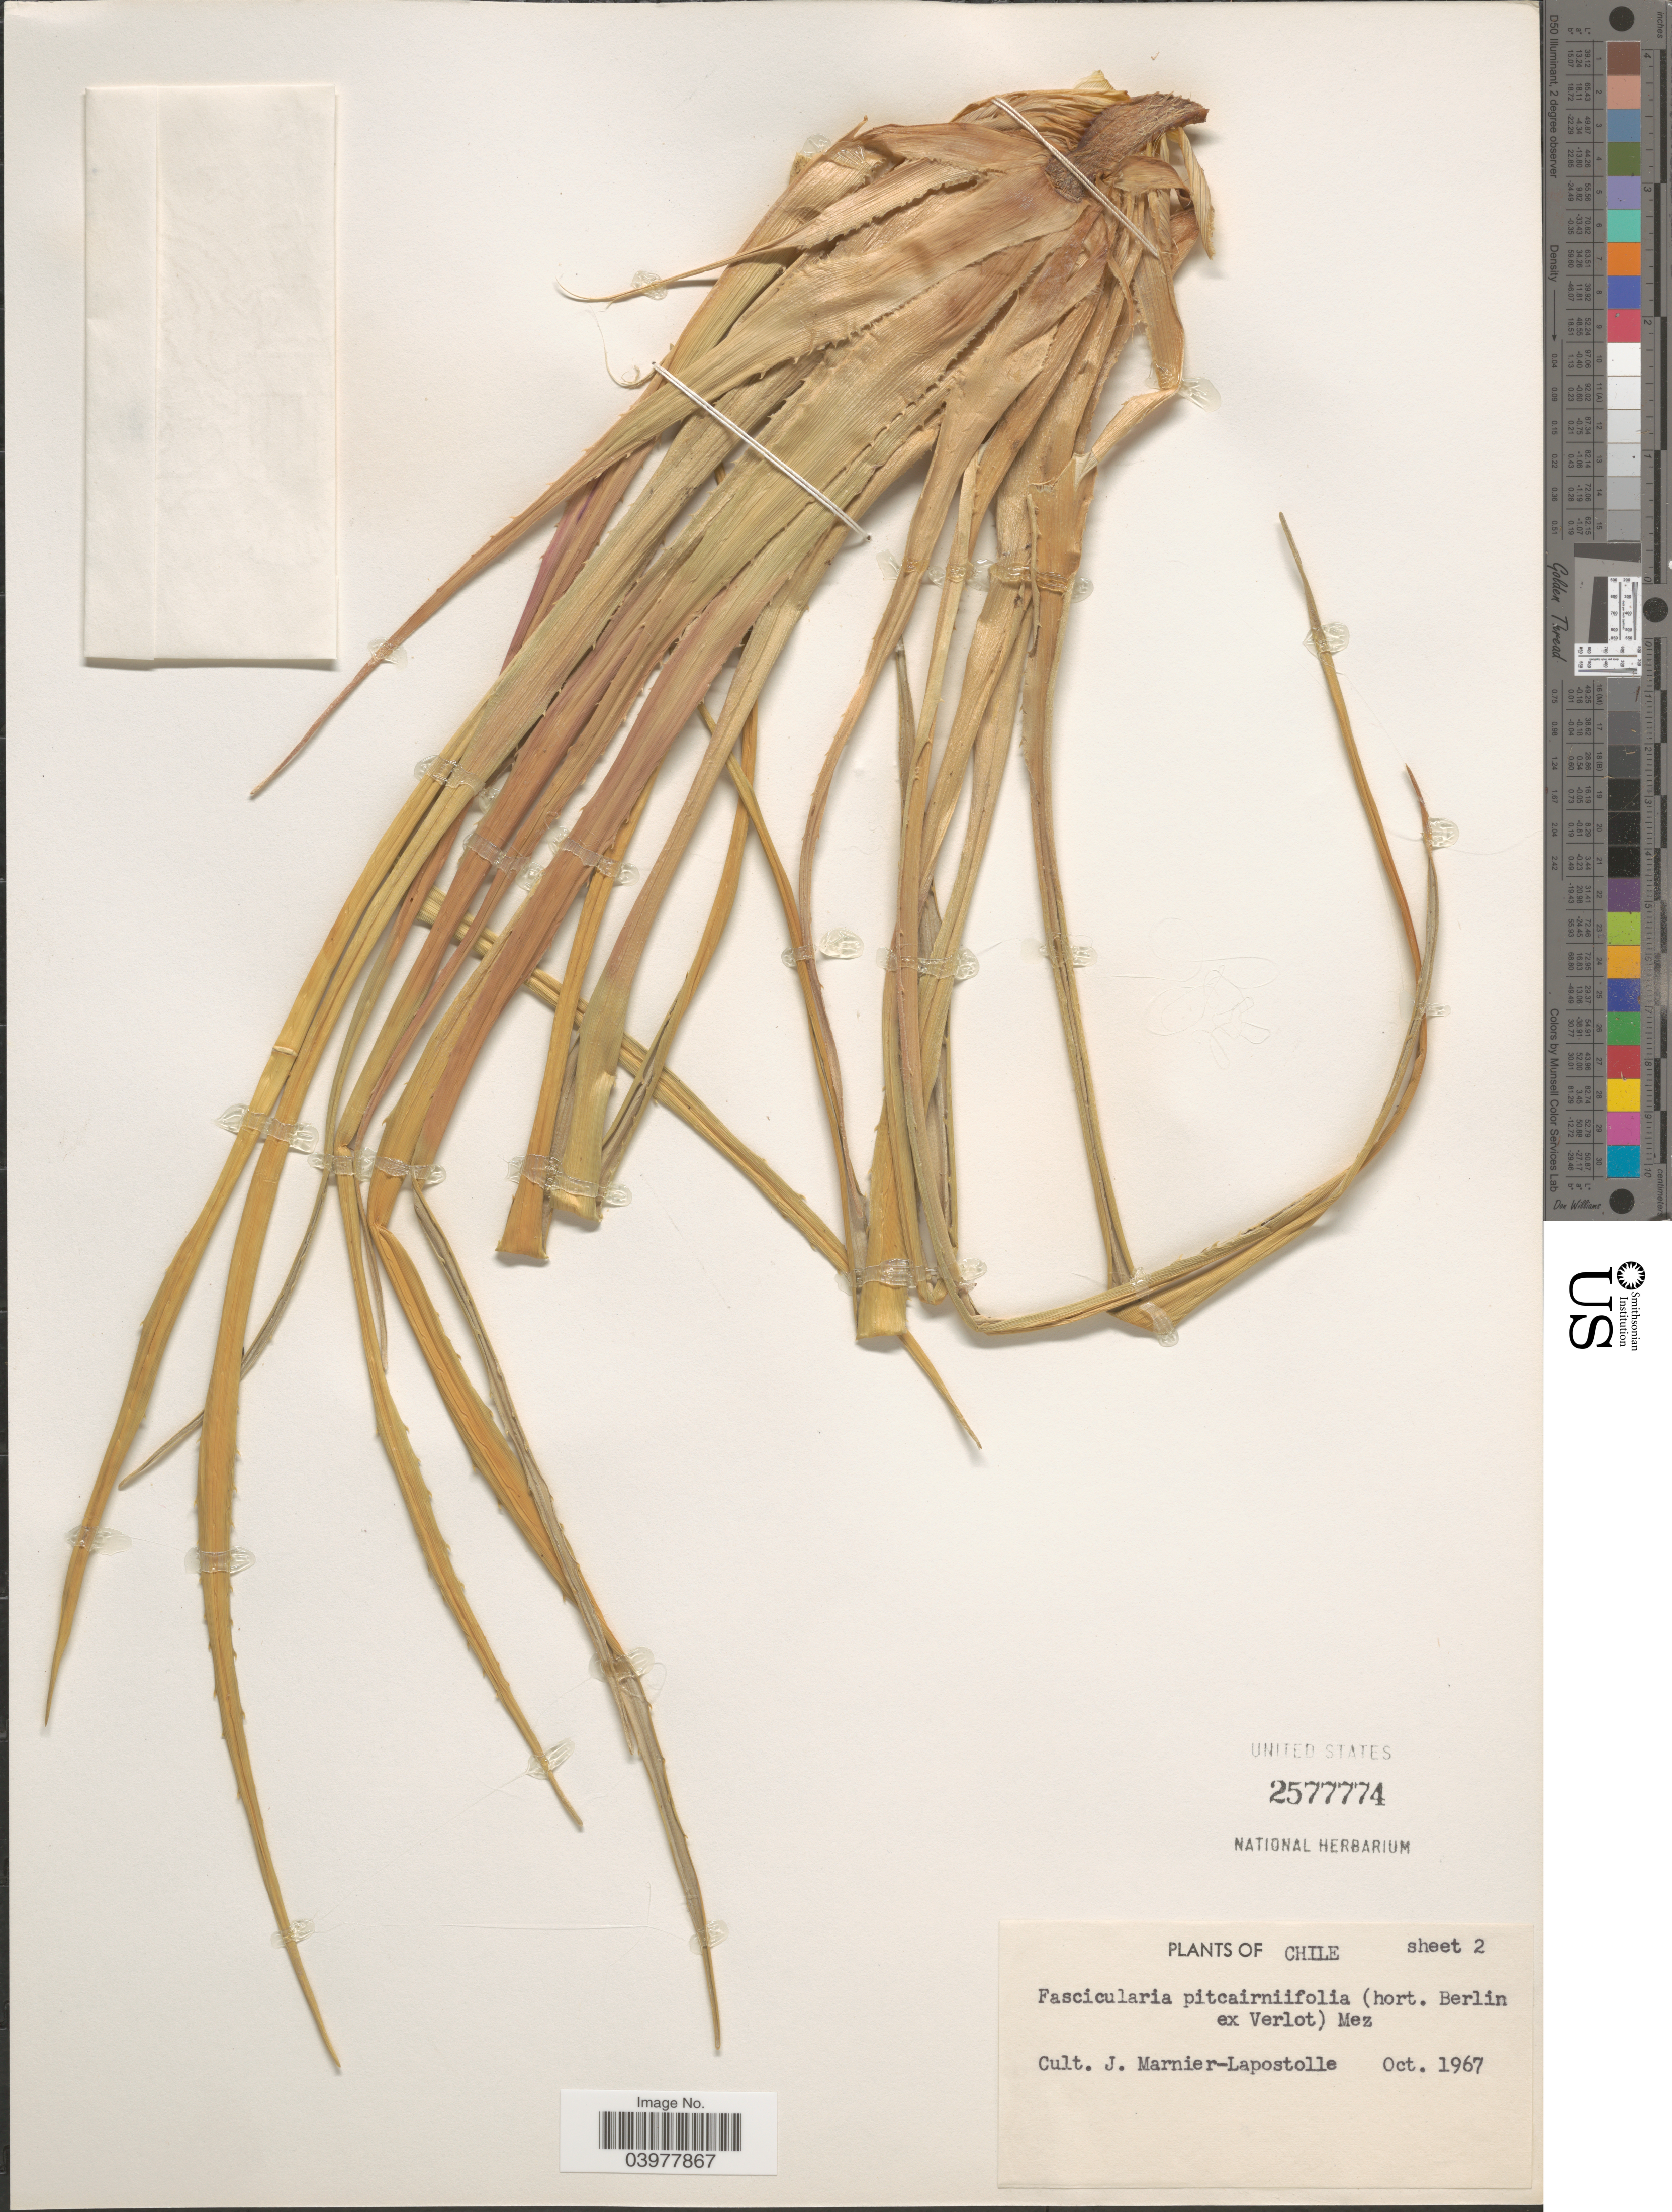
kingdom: Plantae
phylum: Tracheophyta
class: Liliopsida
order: Poales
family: Bromeliaceae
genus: Fascicularia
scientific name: Fascicularia bicolor subsp. bicolor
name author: (Ruiz & Pav.) Mez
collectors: J. Marnier-Lapostolle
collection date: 1967-10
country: Chile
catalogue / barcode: US 2577774